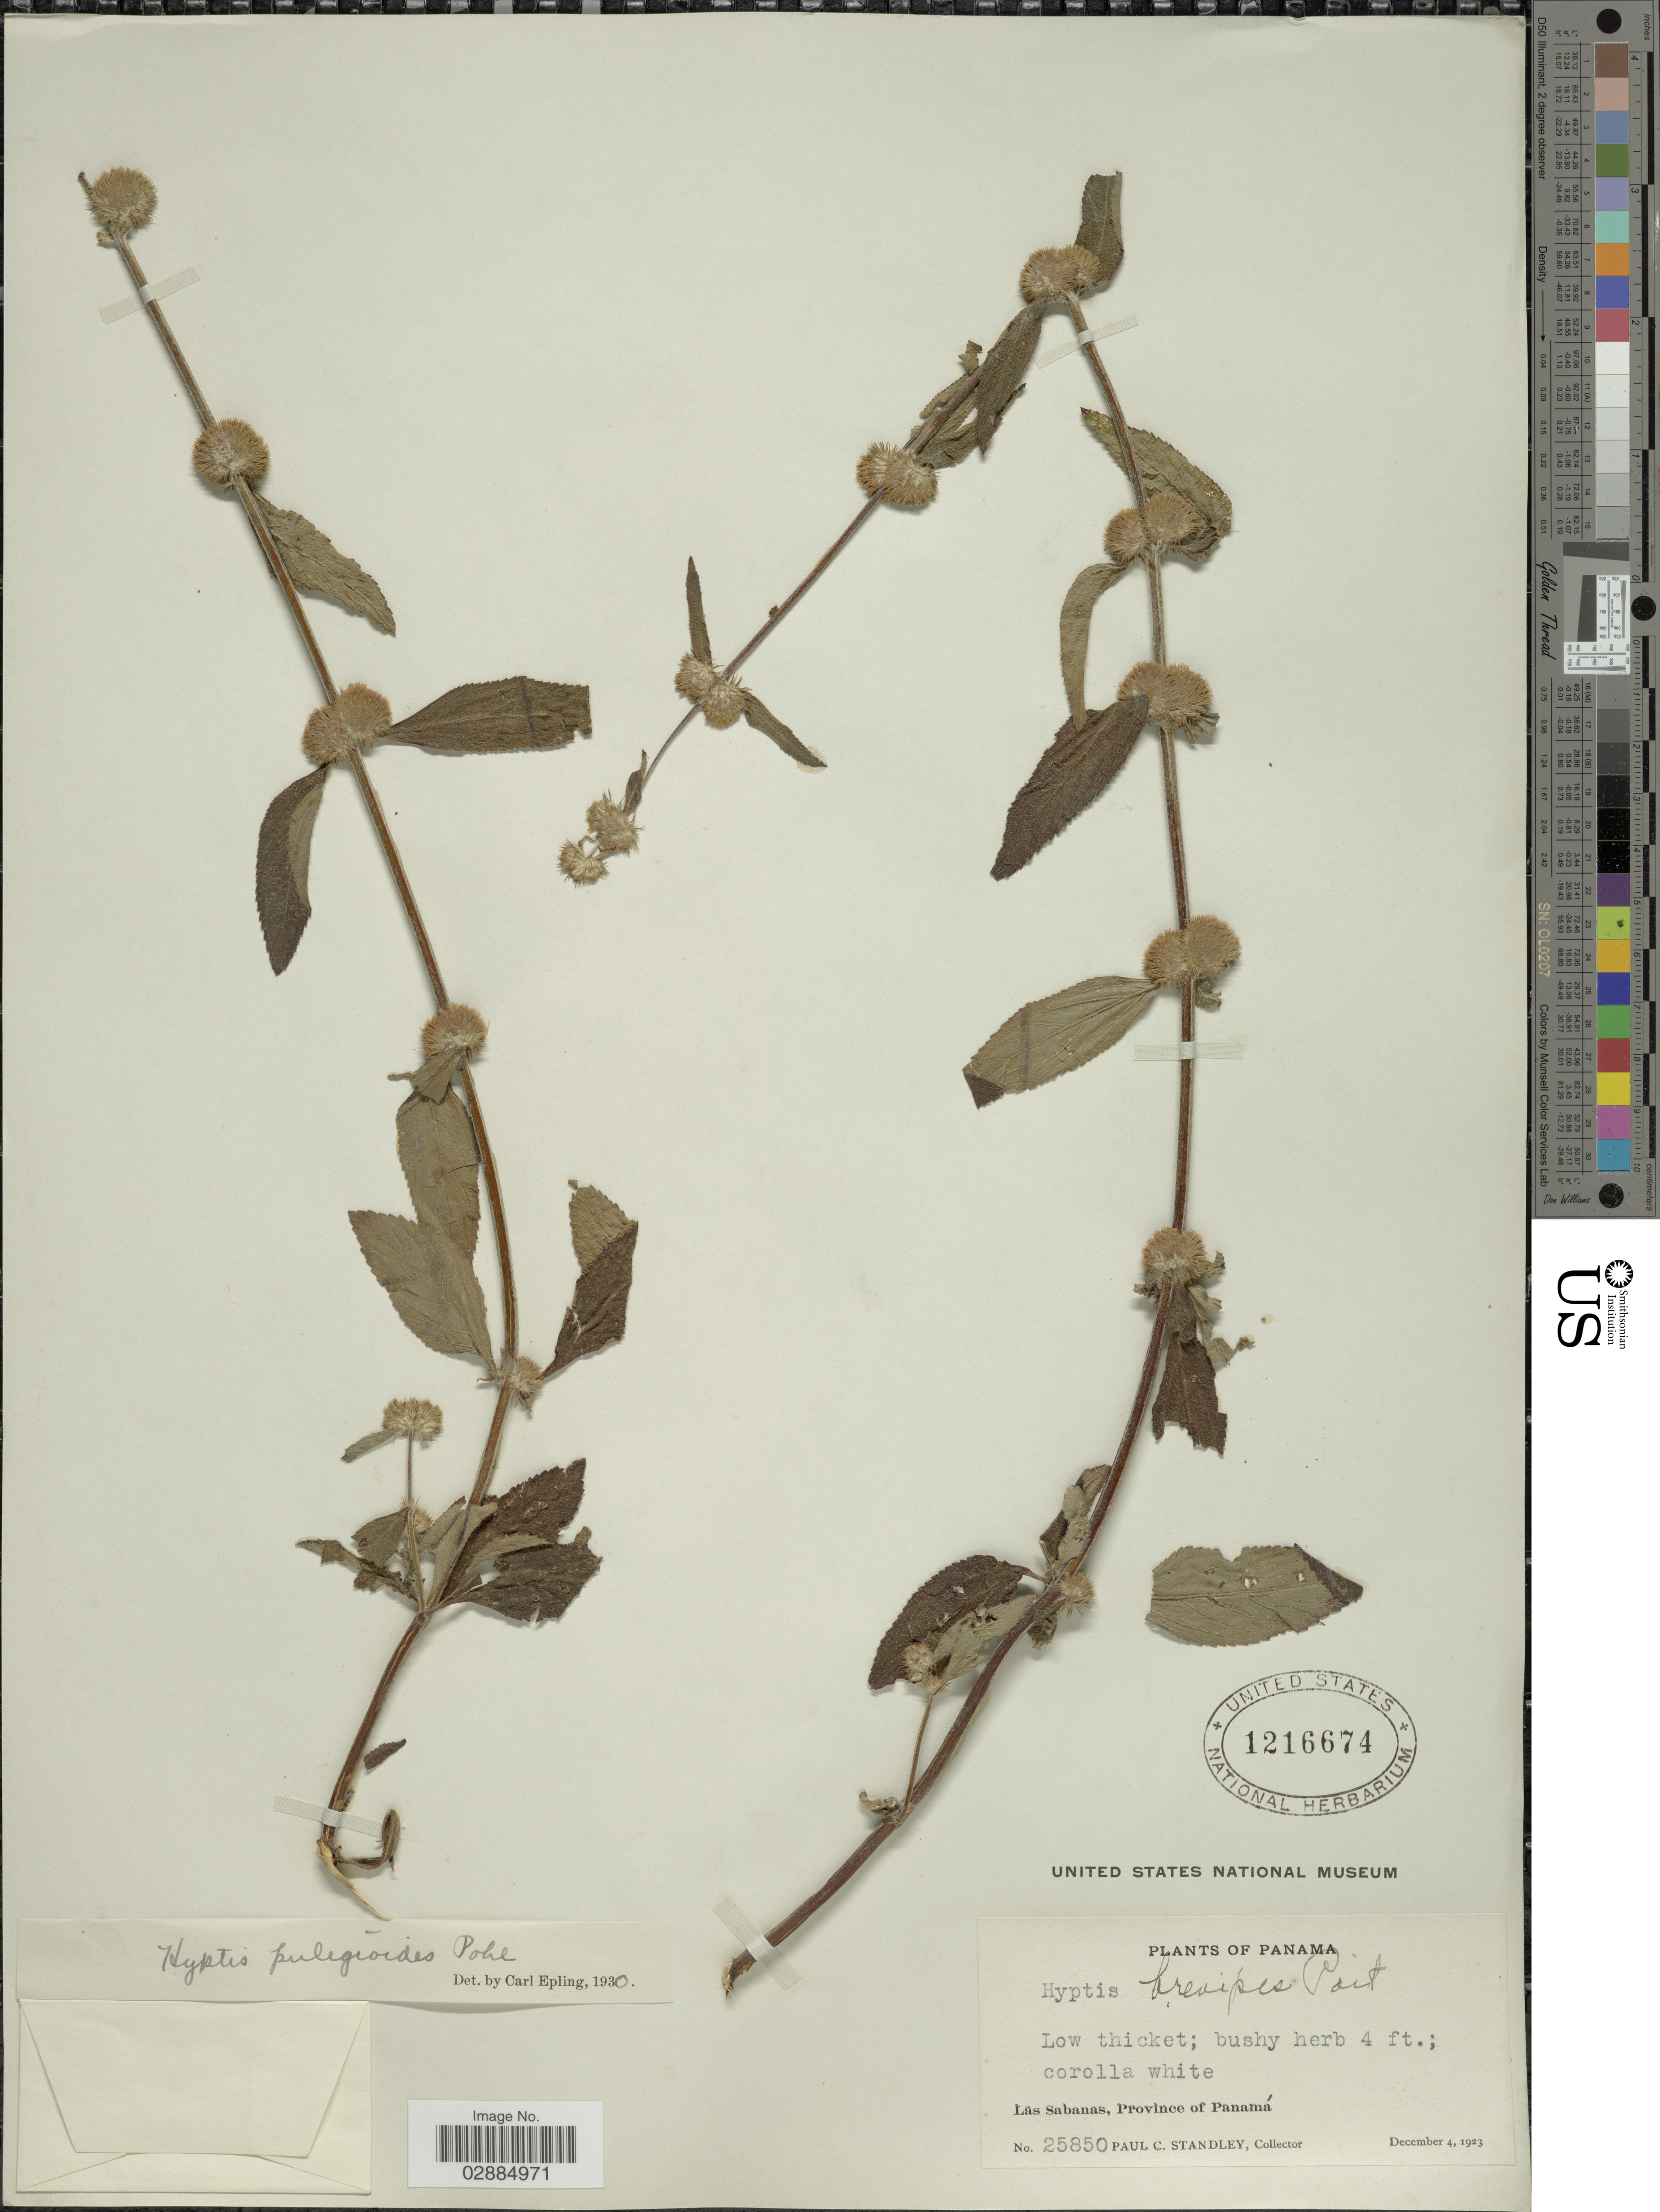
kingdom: Plantae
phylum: Tracheophyta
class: Magnoliopsida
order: Lamiales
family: Lamiaceae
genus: Hyptis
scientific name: Hyptis pulegioides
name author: Pohl ex Benth.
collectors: P. C. Standley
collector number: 25850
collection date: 1923-12-04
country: Panama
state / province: Panamá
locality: Las sabanas, Province of Panamá.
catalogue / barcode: US 1216674